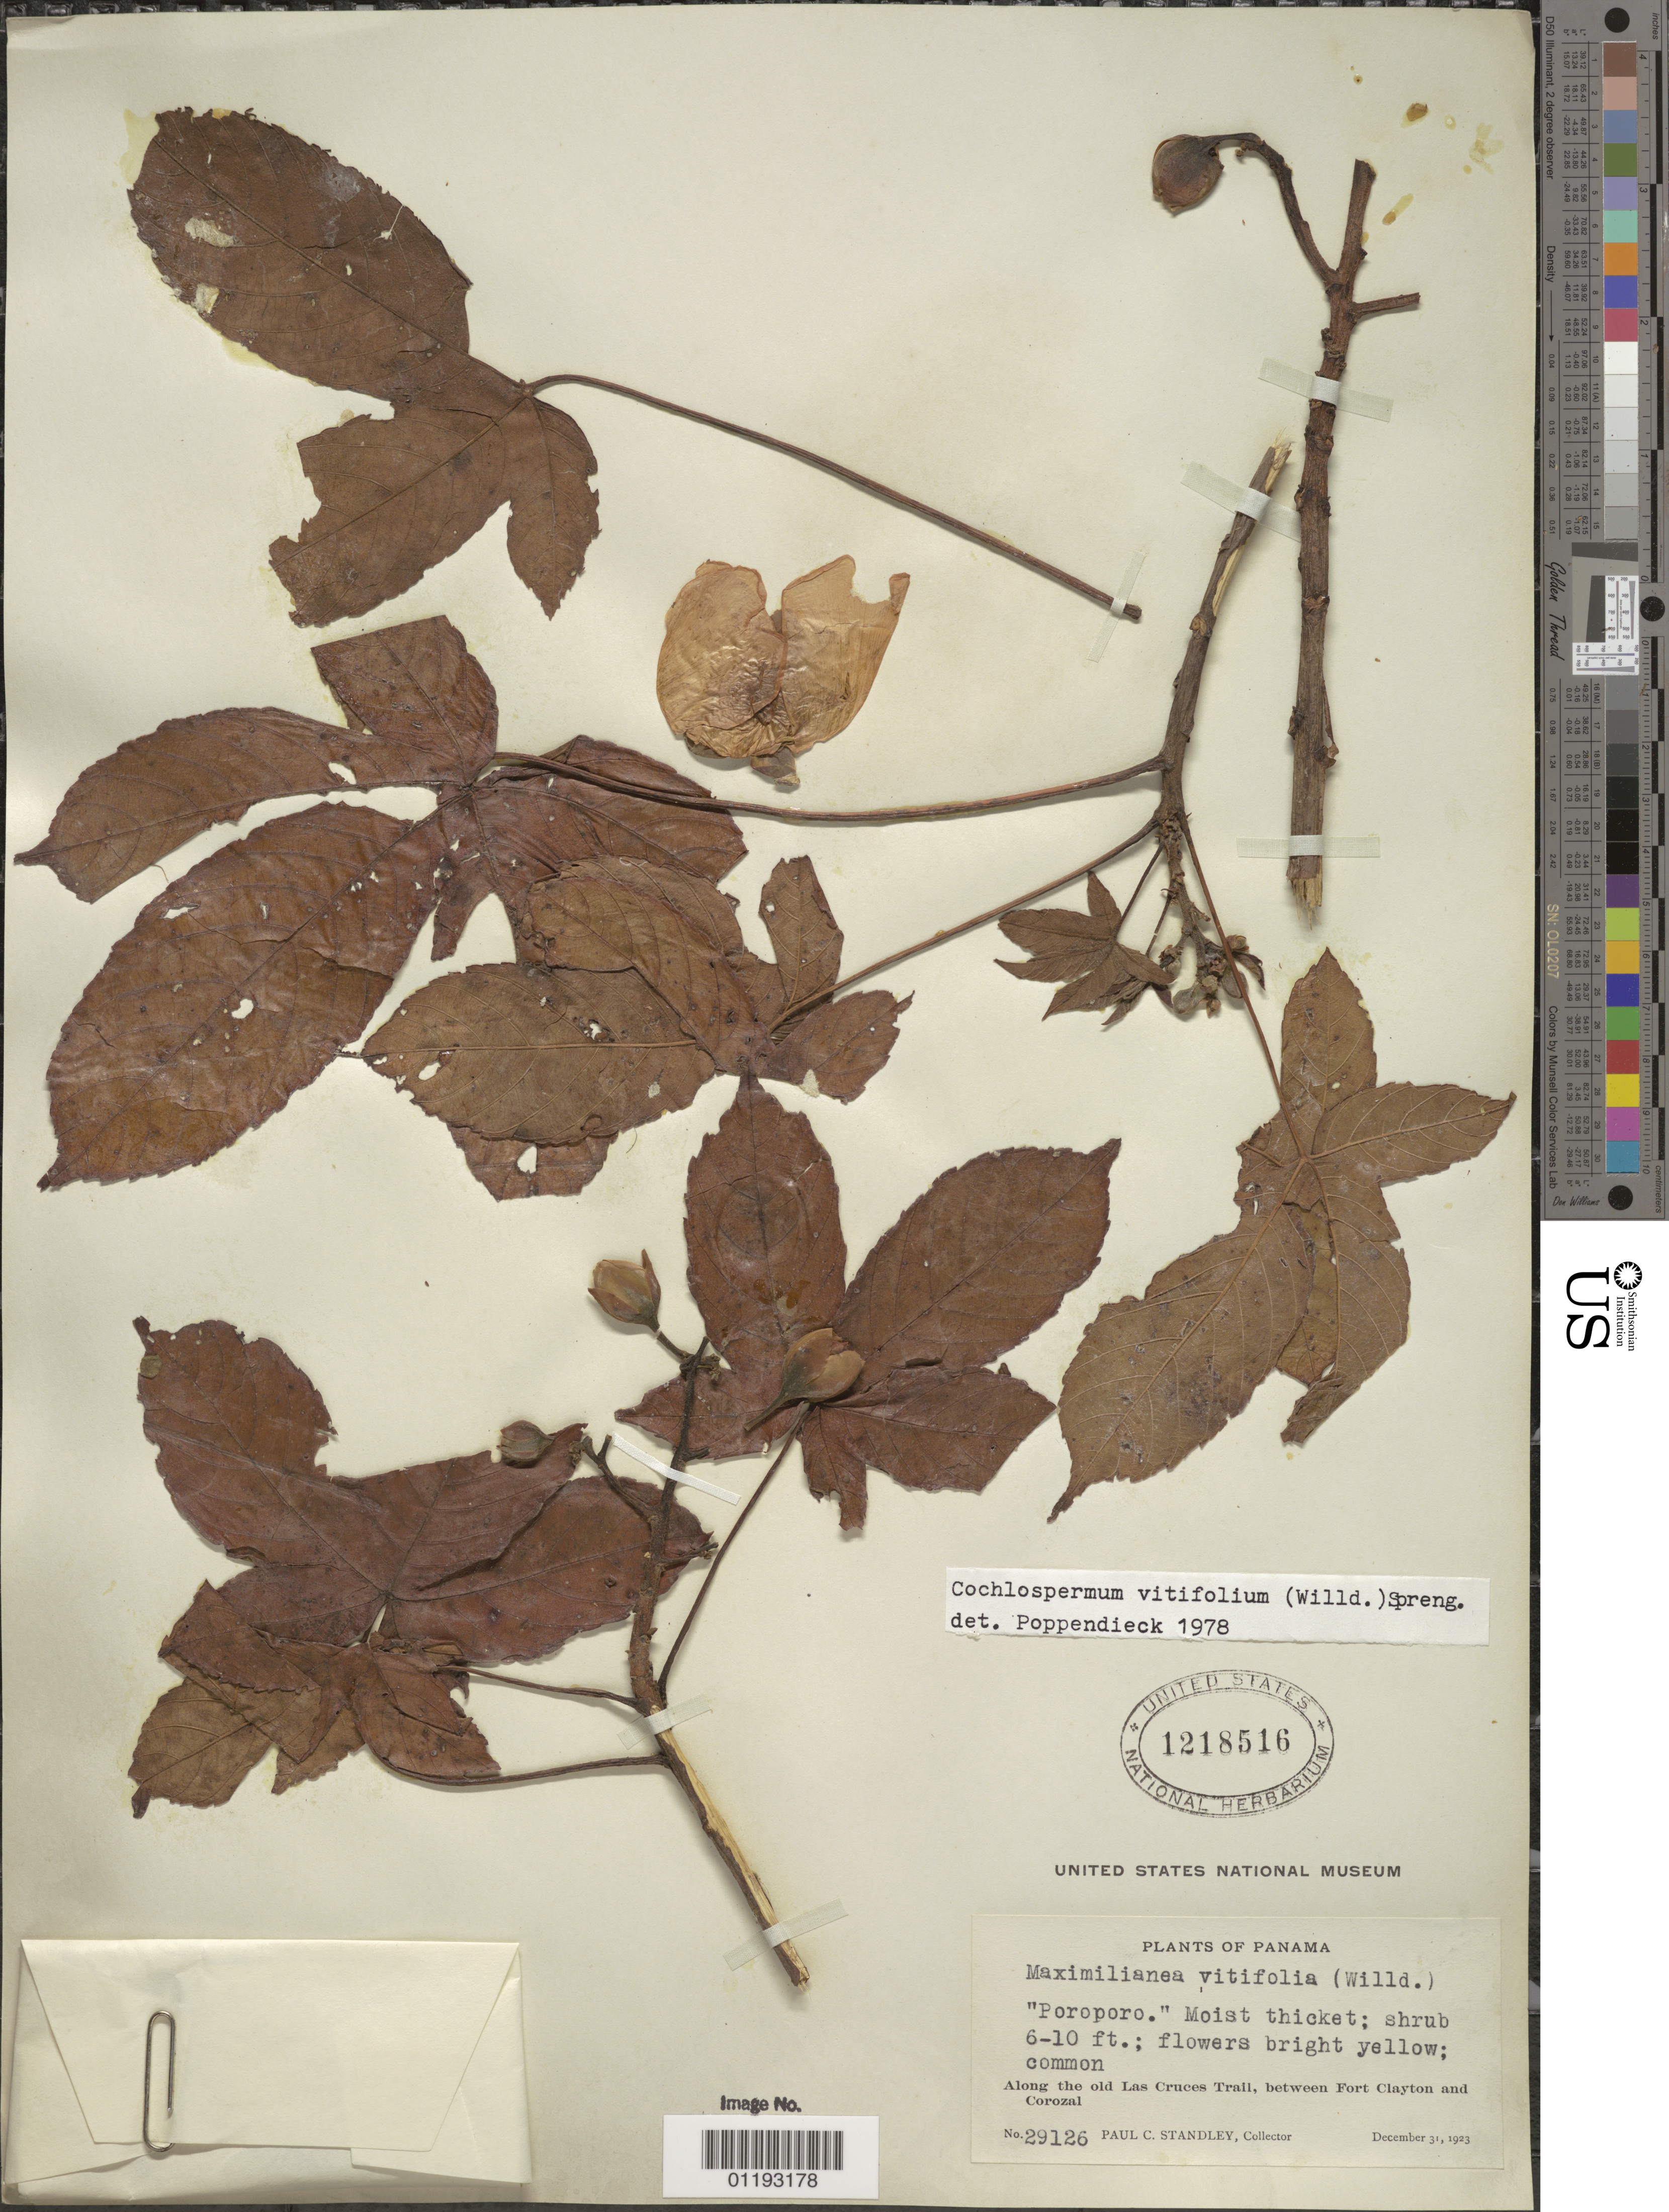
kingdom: Plantae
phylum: Tracheophyta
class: Magnoliopsida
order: Malvales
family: Cochlospermaceae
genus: Cochlospermum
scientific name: Cochlospermum vitifolium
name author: (Willd.) Spreng.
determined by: Poppendieck, H.-H., (HBG), Institut fur Allgemeine Botanik und Botanischer Garten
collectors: P. C. Standley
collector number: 29126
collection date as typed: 31 Dec 1923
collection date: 1923-12-31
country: Panama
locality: Along the old Las Cruces Trail, between Fort Clayton and Corozal.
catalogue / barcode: US 1218516